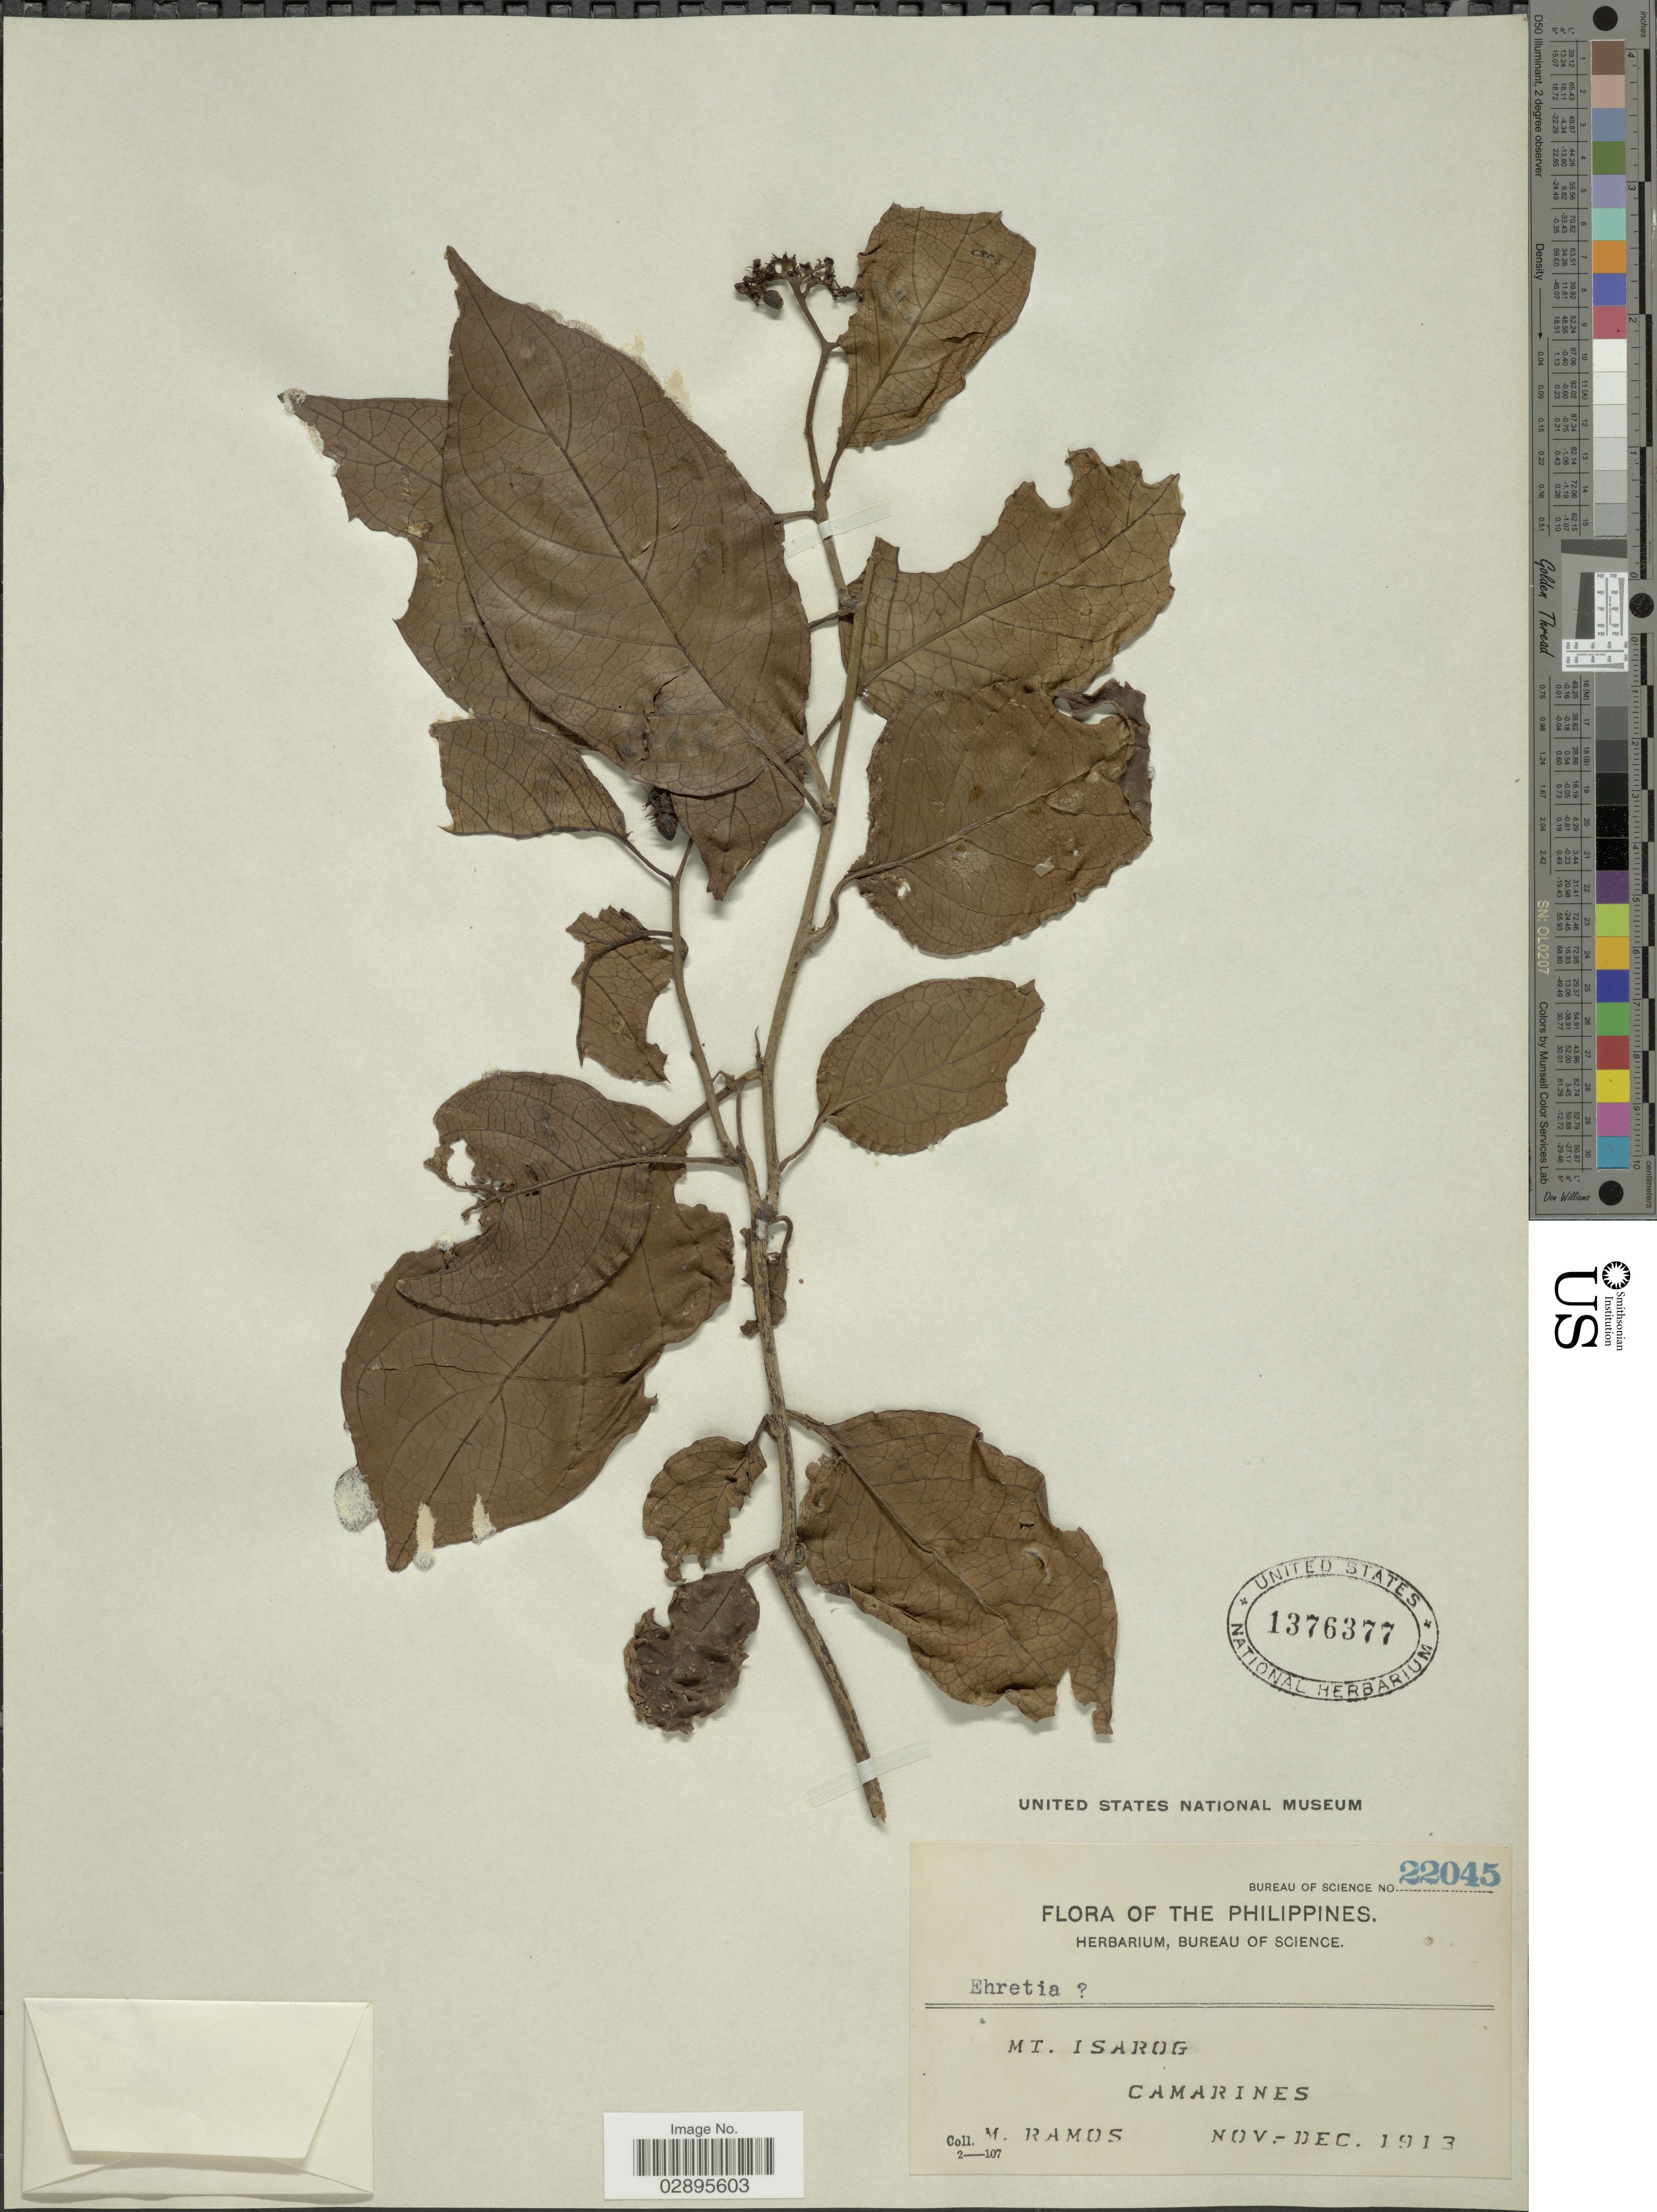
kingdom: Plantae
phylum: Tracheophyta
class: Magnoliopsida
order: Boraginales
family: Ehretiaceae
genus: Ehretia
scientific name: Ehretia sp.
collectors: M. Ramos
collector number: Bureau of Science 22045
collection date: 1913-11/1913-12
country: Philippines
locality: Mt. Isarog, Camarines.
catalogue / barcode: US 1376377